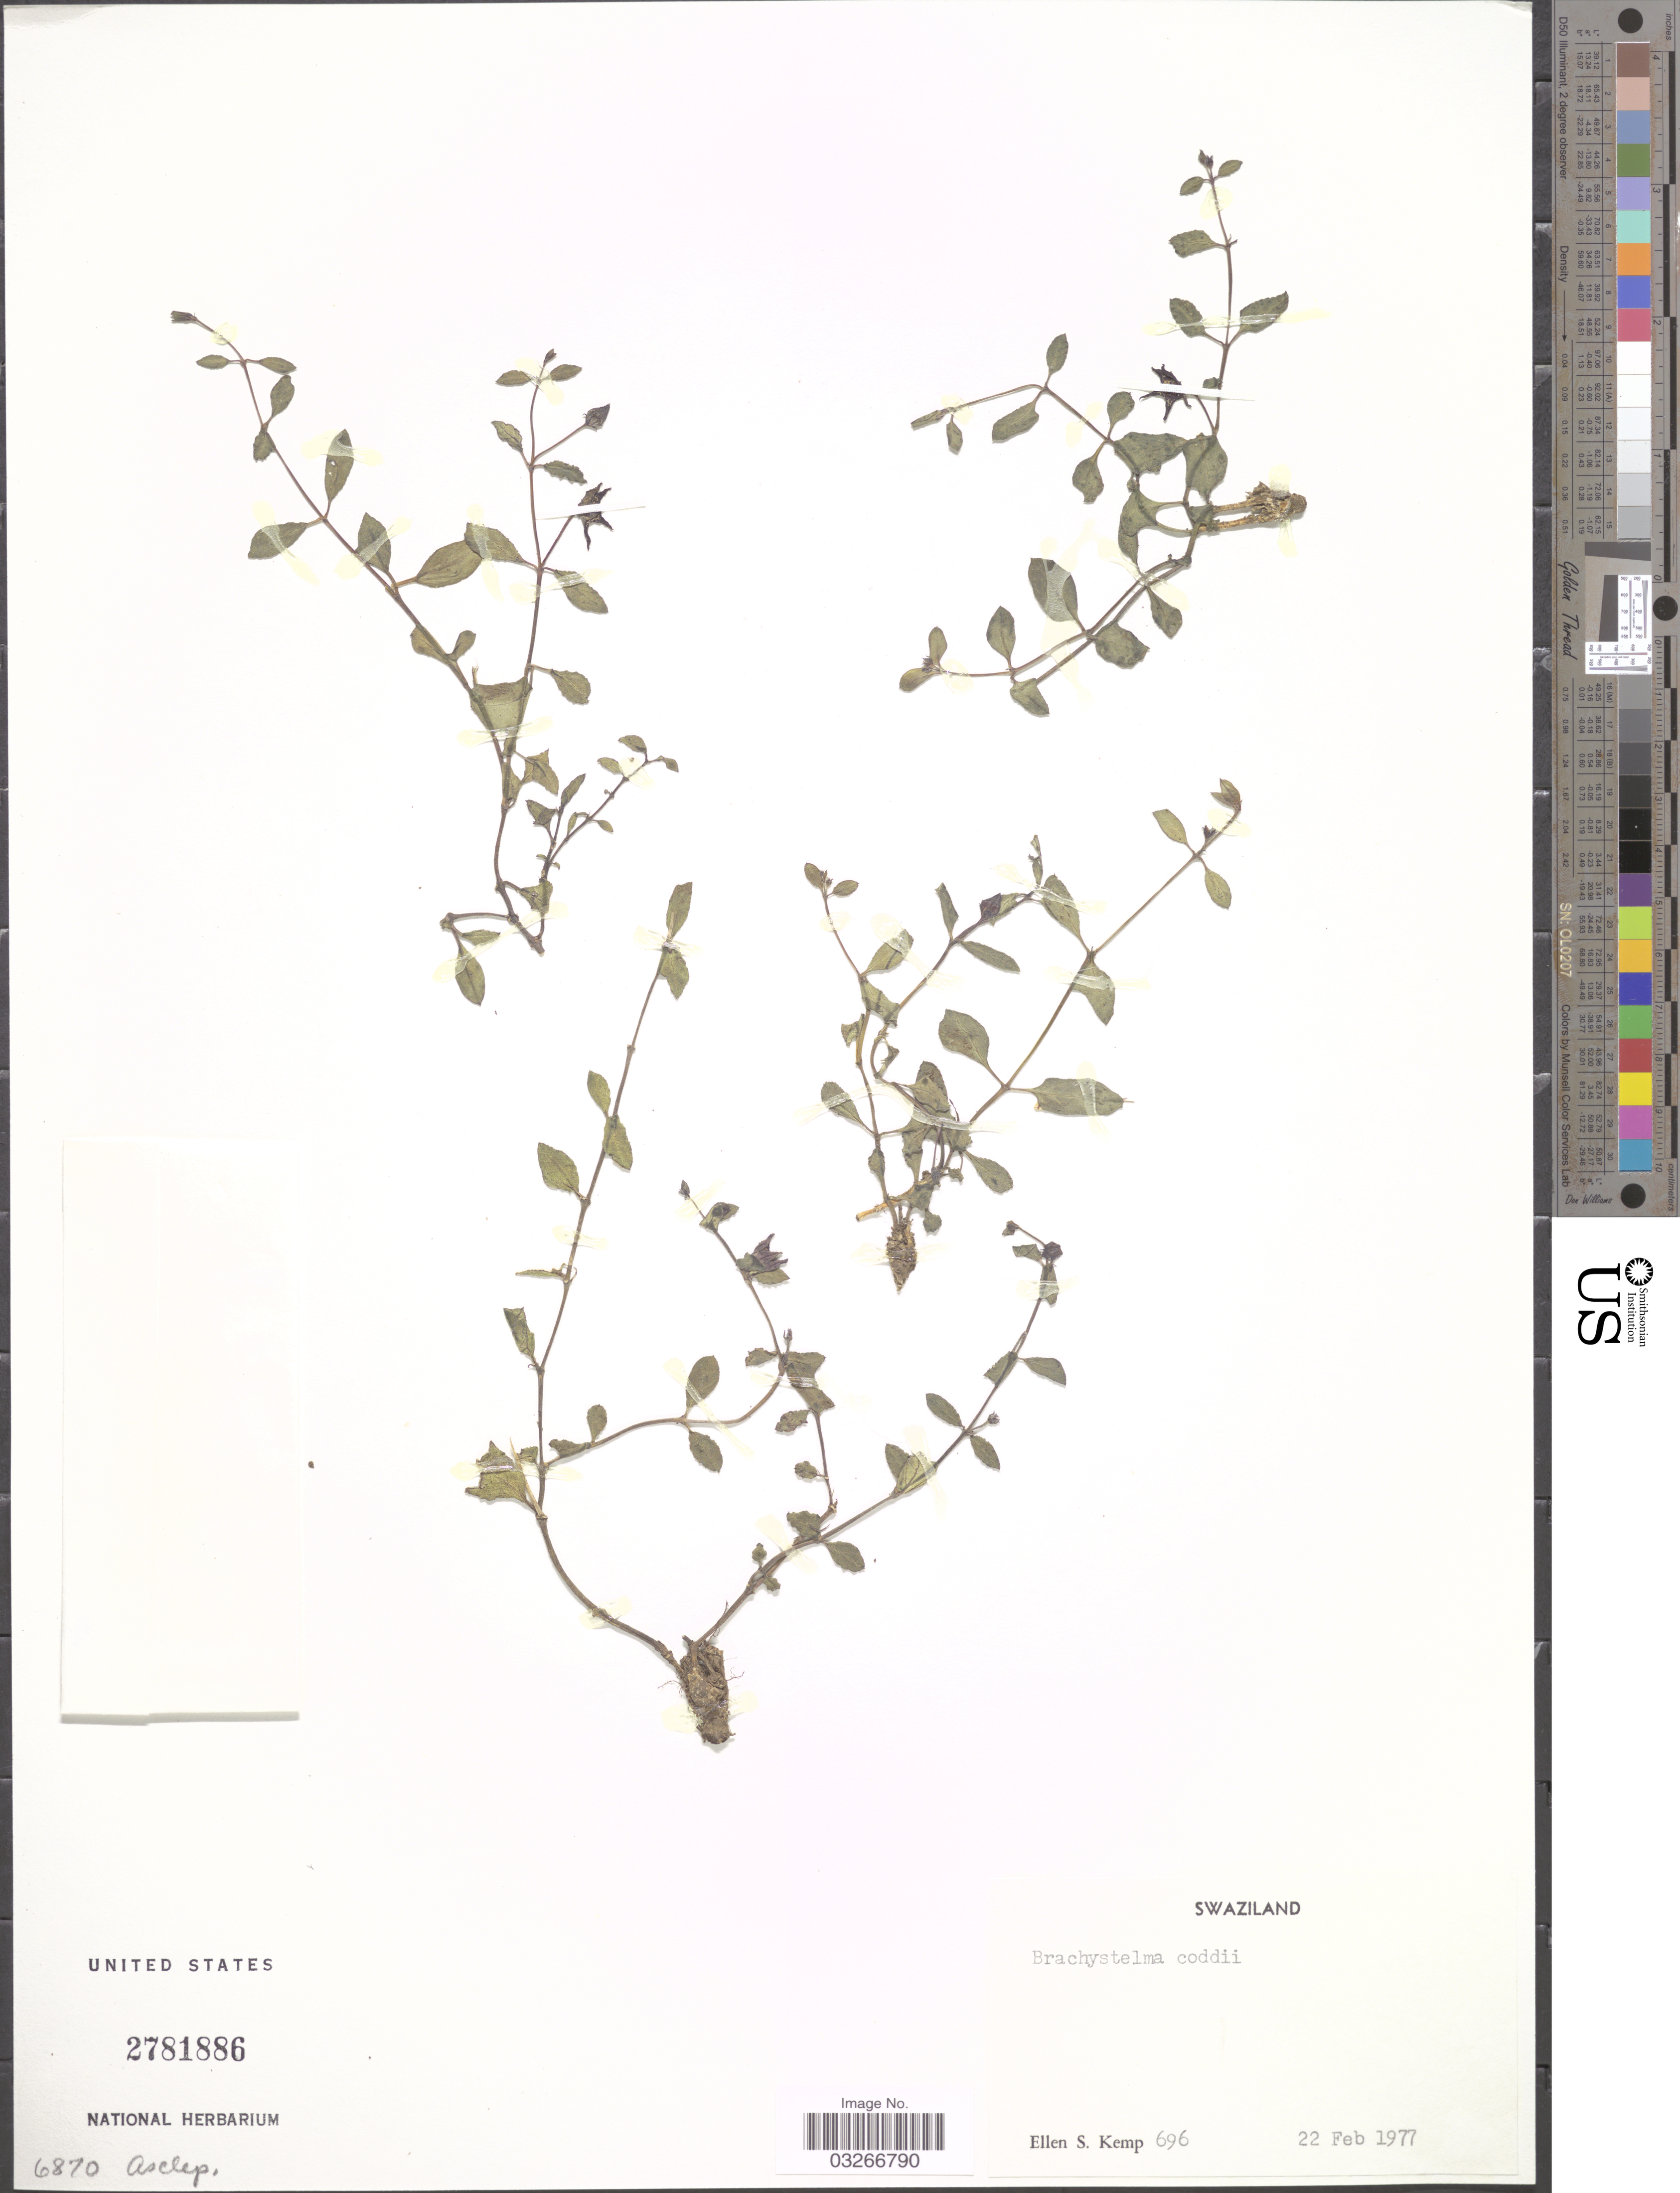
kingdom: Plantae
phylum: Tracheophyta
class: Magnoliopsida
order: Gentianales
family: Apocynaceae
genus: Brachystelma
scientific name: Brachystelma coddii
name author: R.A. Dyer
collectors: E. S. Kemp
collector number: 696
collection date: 1977-02-22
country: Eswatini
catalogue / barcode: US 2781886